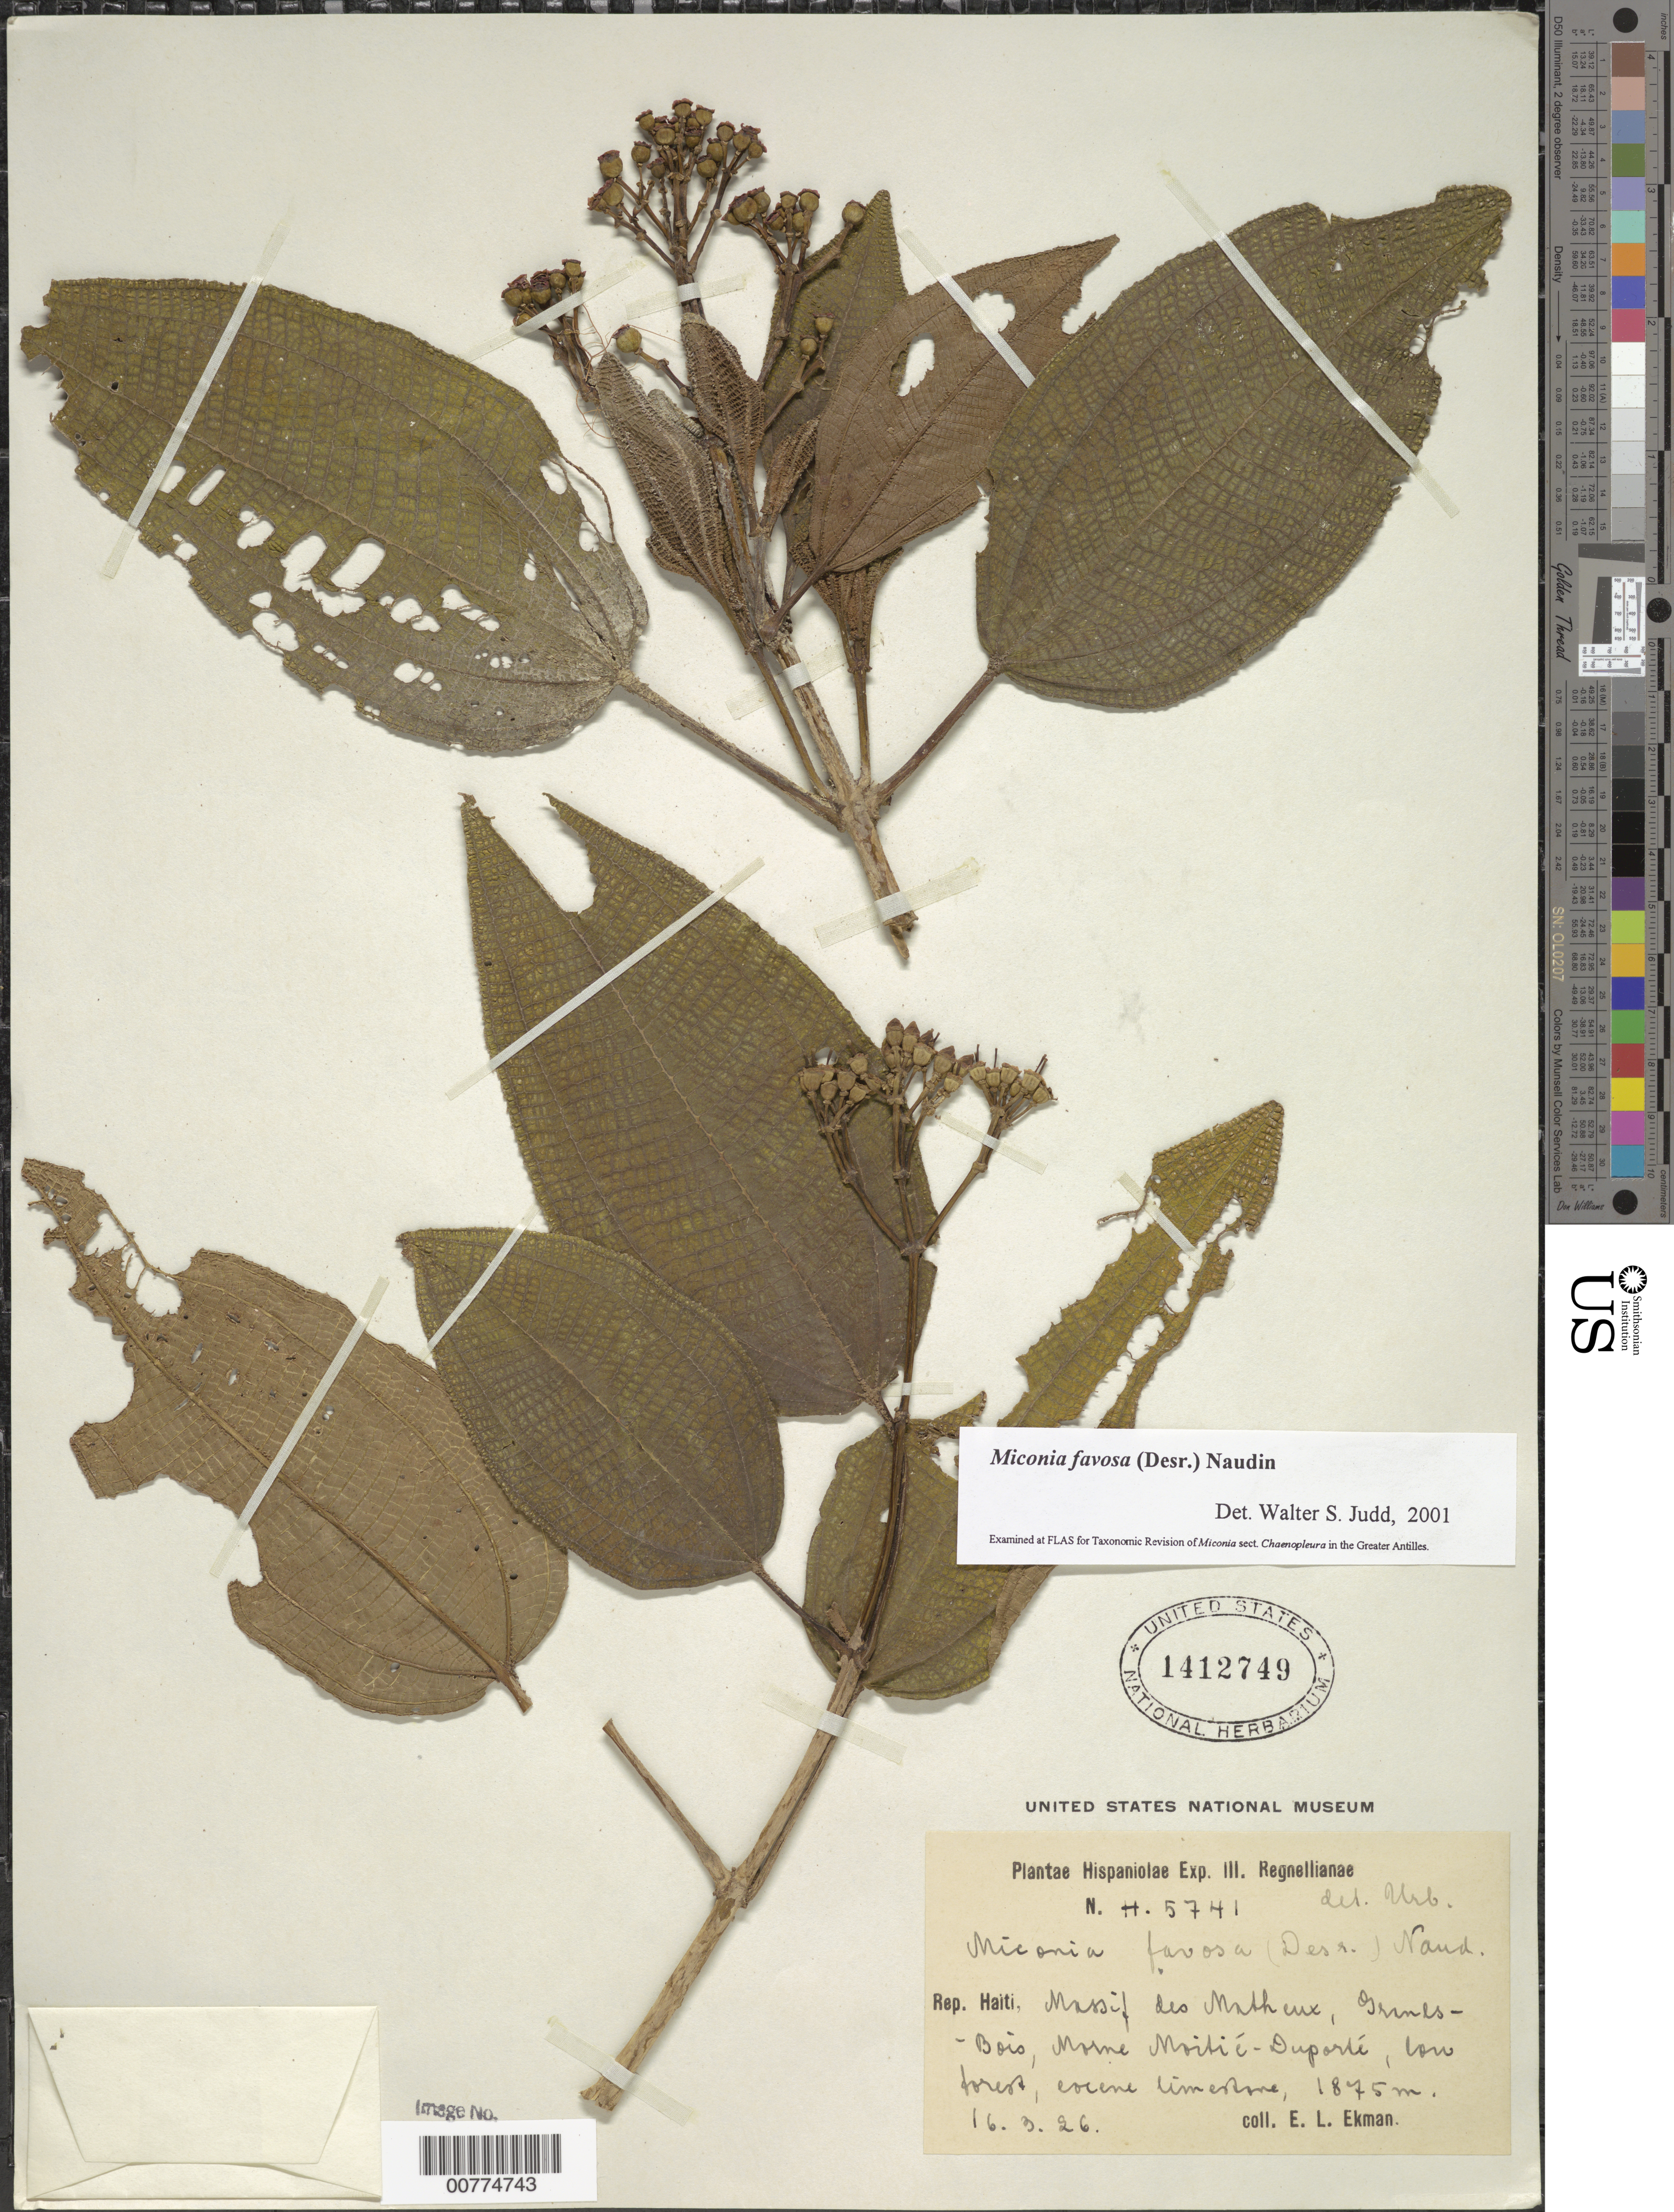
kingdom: Plantae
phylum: Tracheophyta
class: Magnoliopsida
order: Myrtales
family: Melastomataceae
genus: Miconia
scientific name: Miconia favosa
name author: (Desr.) Naudin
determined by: Judd, Walter S.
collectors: E. L. Ekman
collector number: H 5741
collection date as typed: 16 Mar 1926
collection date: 1926-03-16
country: Haiti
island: Hispaniola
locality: Massif des Matheux, Grands-Bois, Morne Maitiè-Duportè.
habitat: Low forest, eocene limestone.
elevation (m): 1875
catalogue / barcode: US 1412749